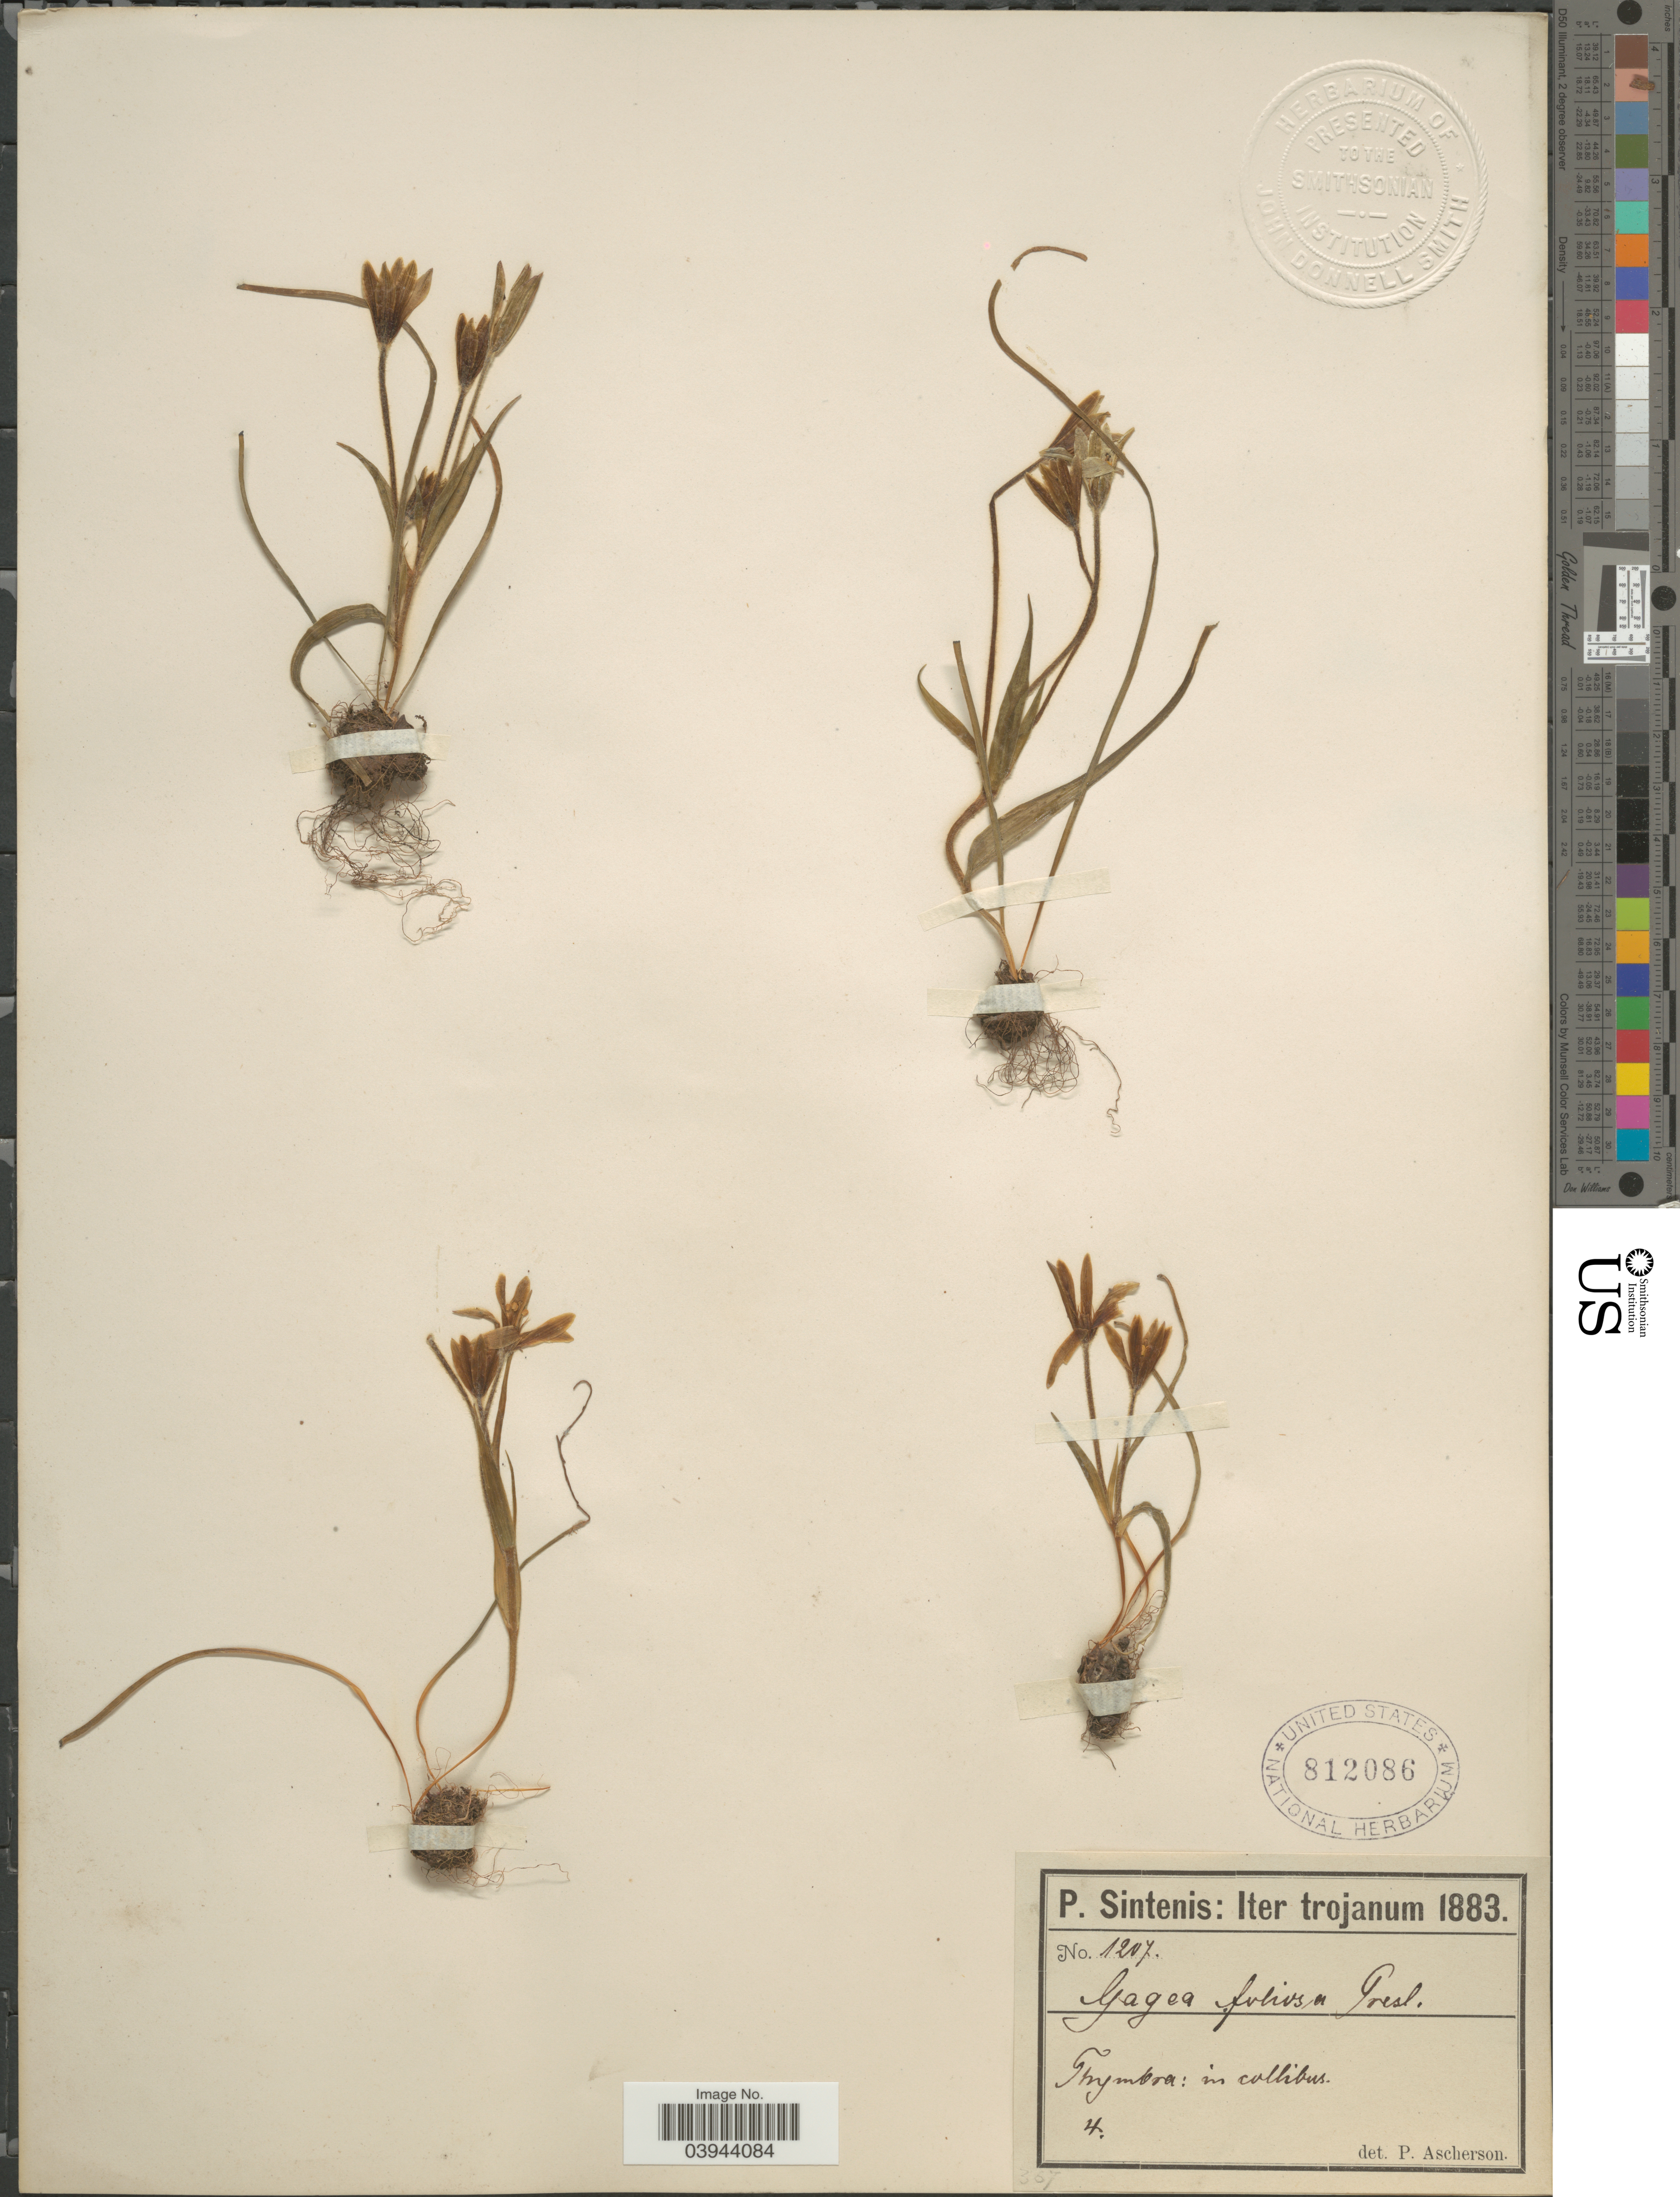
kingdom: Plantae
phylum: Tracheophyta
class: Liliopsida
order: Liliales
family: Liliaceae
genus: Gagea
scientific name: Gagea foliosa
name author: (C. Presl) Schult. & Schult. f.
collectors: P. Sintenis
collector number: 1207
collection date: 1883-04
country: Turkey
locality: Iter trojanum. Thymbra.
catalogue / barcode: US 812086